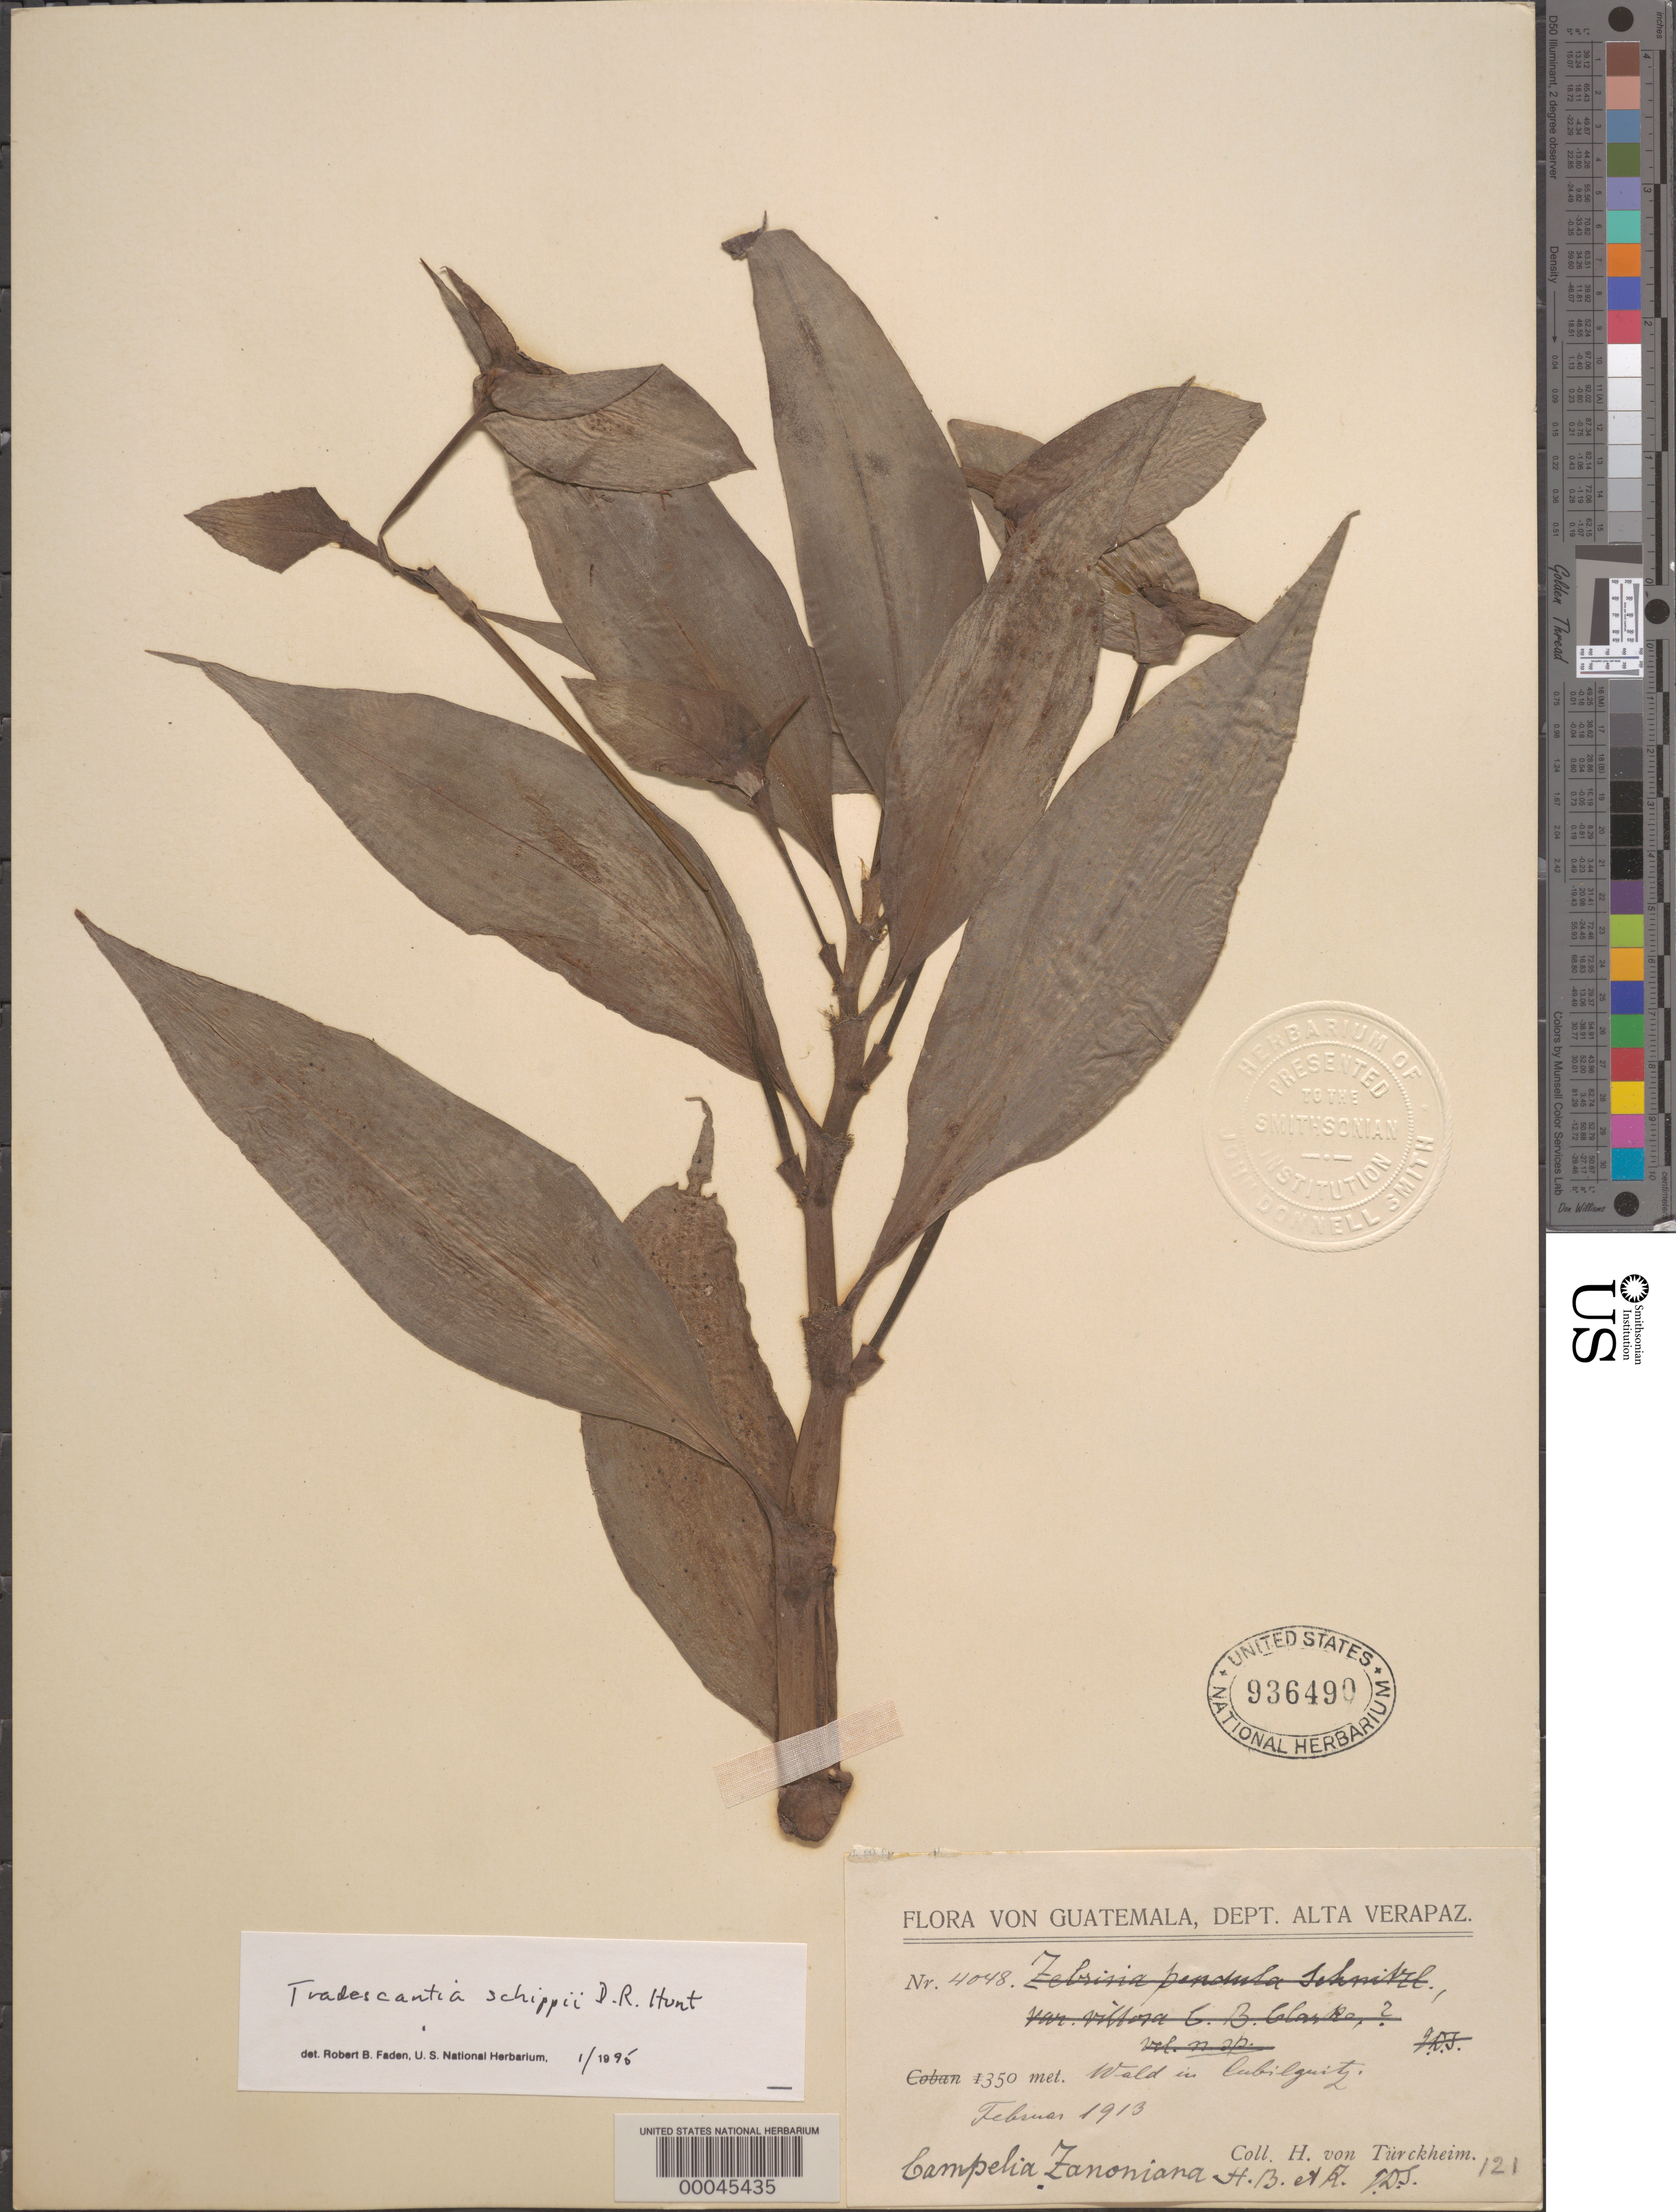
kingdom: Plantae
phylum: Tracheophyta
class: Liliopsida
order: Commelinales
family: Commelinaceae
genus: Tradescantia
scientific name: Tradescantia schippii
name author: D.R. Hunt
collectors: H. von Türckheim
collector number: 4048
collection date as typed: Feb 1913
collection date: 1913-02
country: Guatemala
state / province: Alta Verapaz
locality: Cubilquitz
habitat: Forest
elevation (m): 1350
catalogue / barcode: US 936490